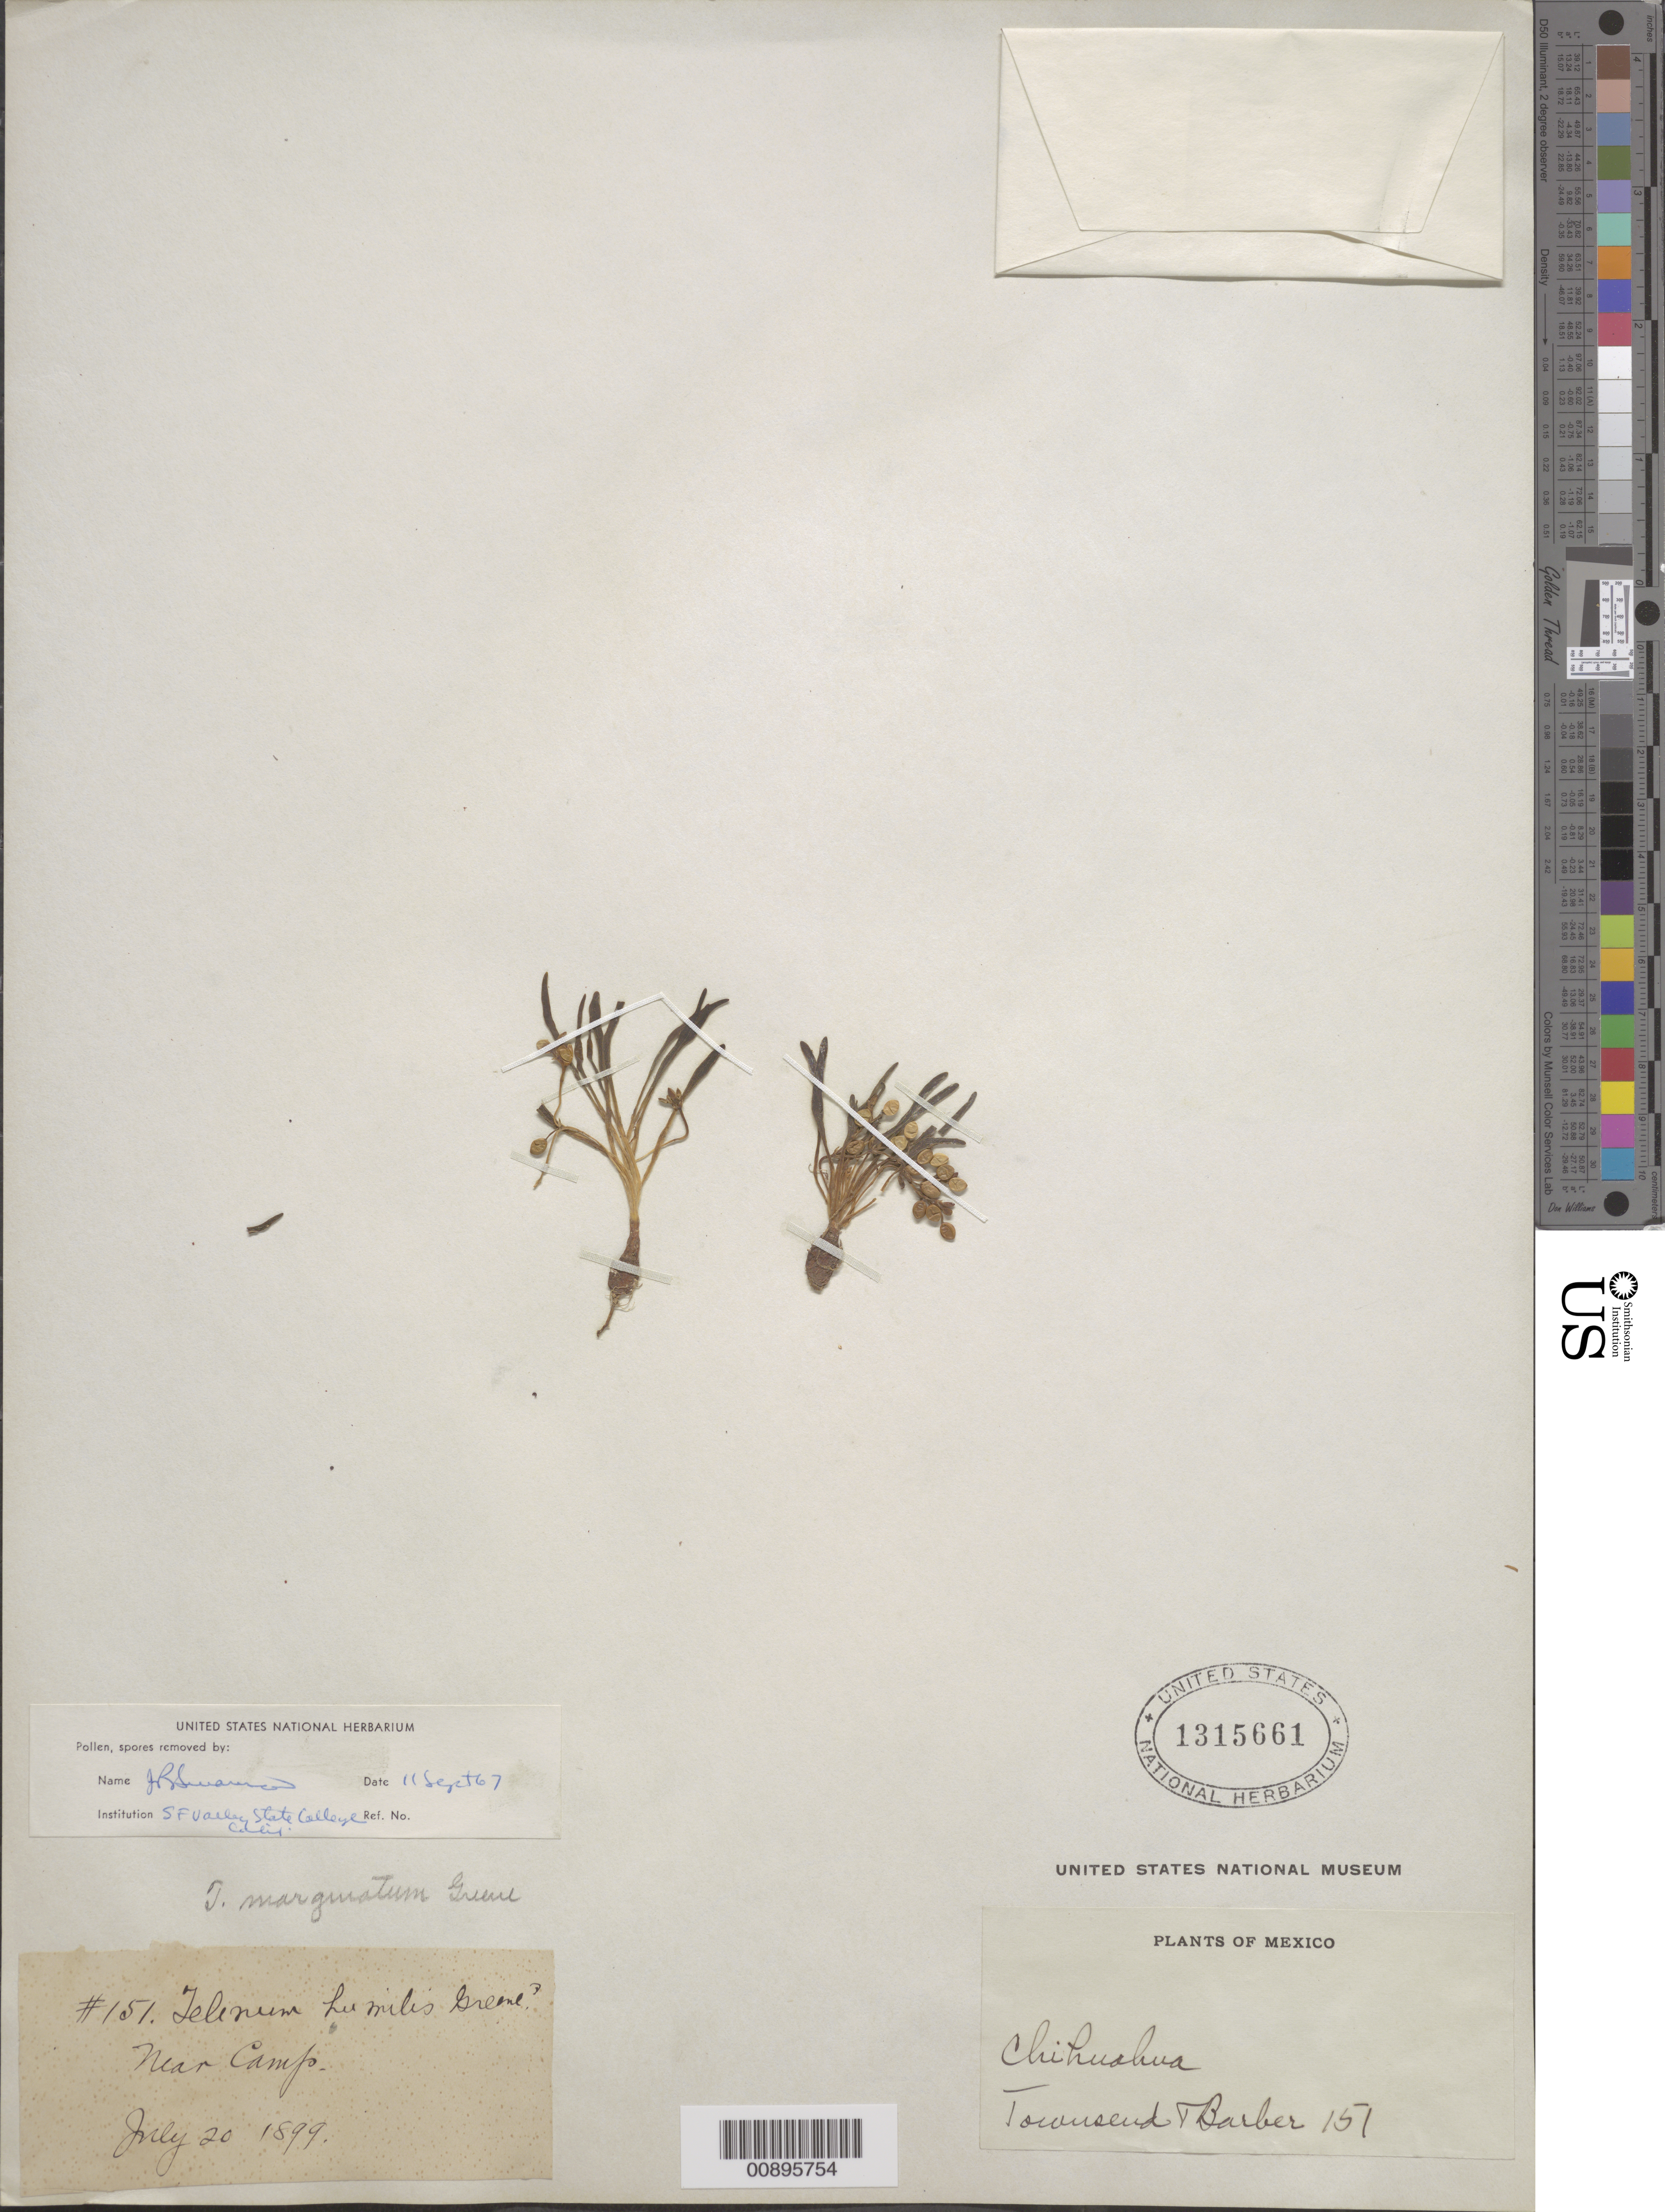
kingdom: Plantae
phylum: Tracheophyta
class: Magnoliopsida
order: Caryophyllales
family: Talinaceae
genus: Talinum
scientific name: Talinum marginatum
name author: Greene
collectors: C. H. T. Townsend & C. Barber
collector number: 151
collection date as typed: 20 Jul 1899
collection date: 1899-07-20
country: Mexico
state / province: Chihuahua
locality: Near Camp., Chihuahua.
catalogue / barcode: US 1315661